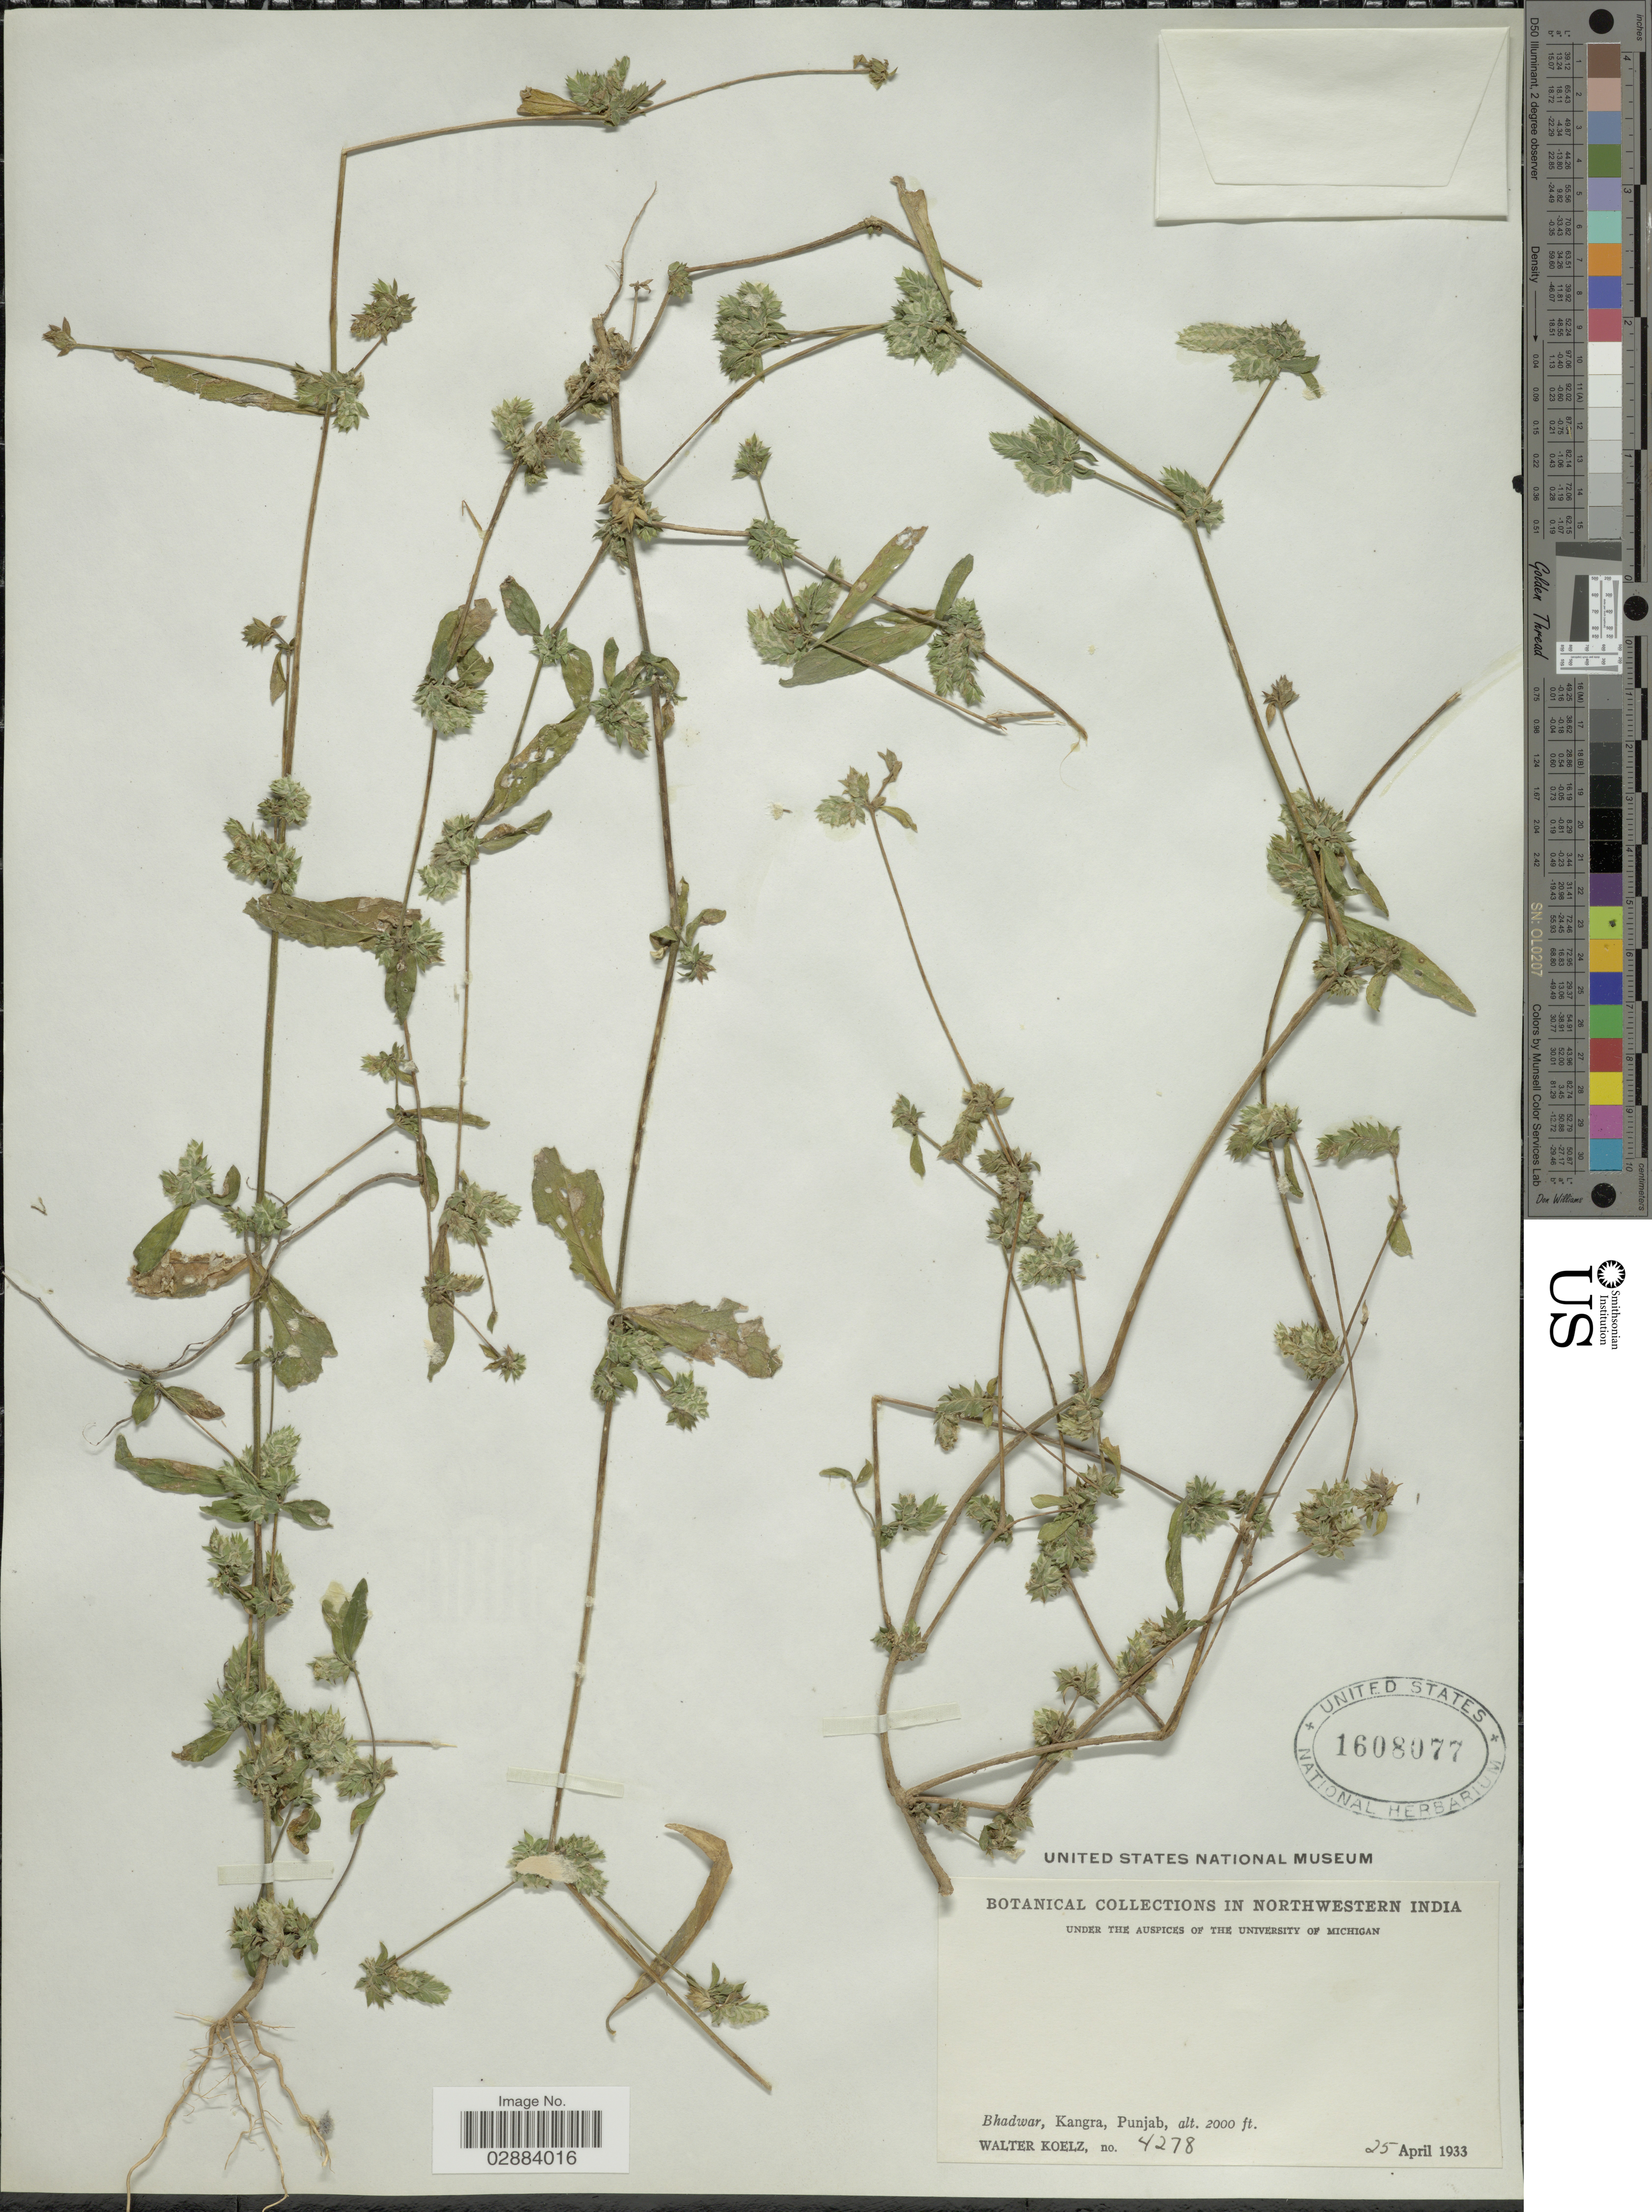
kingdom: Plantae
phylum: Tracheophyta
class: Magnoliopsida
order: Lamiales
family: Acanthaceae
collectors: W. N. Koelz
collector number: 4278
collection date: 1933-04-25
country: India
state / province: Punjab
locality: Northwestern India. Bhadwar, Kangra, Punjab.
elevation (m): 610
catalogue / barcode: US 1608077